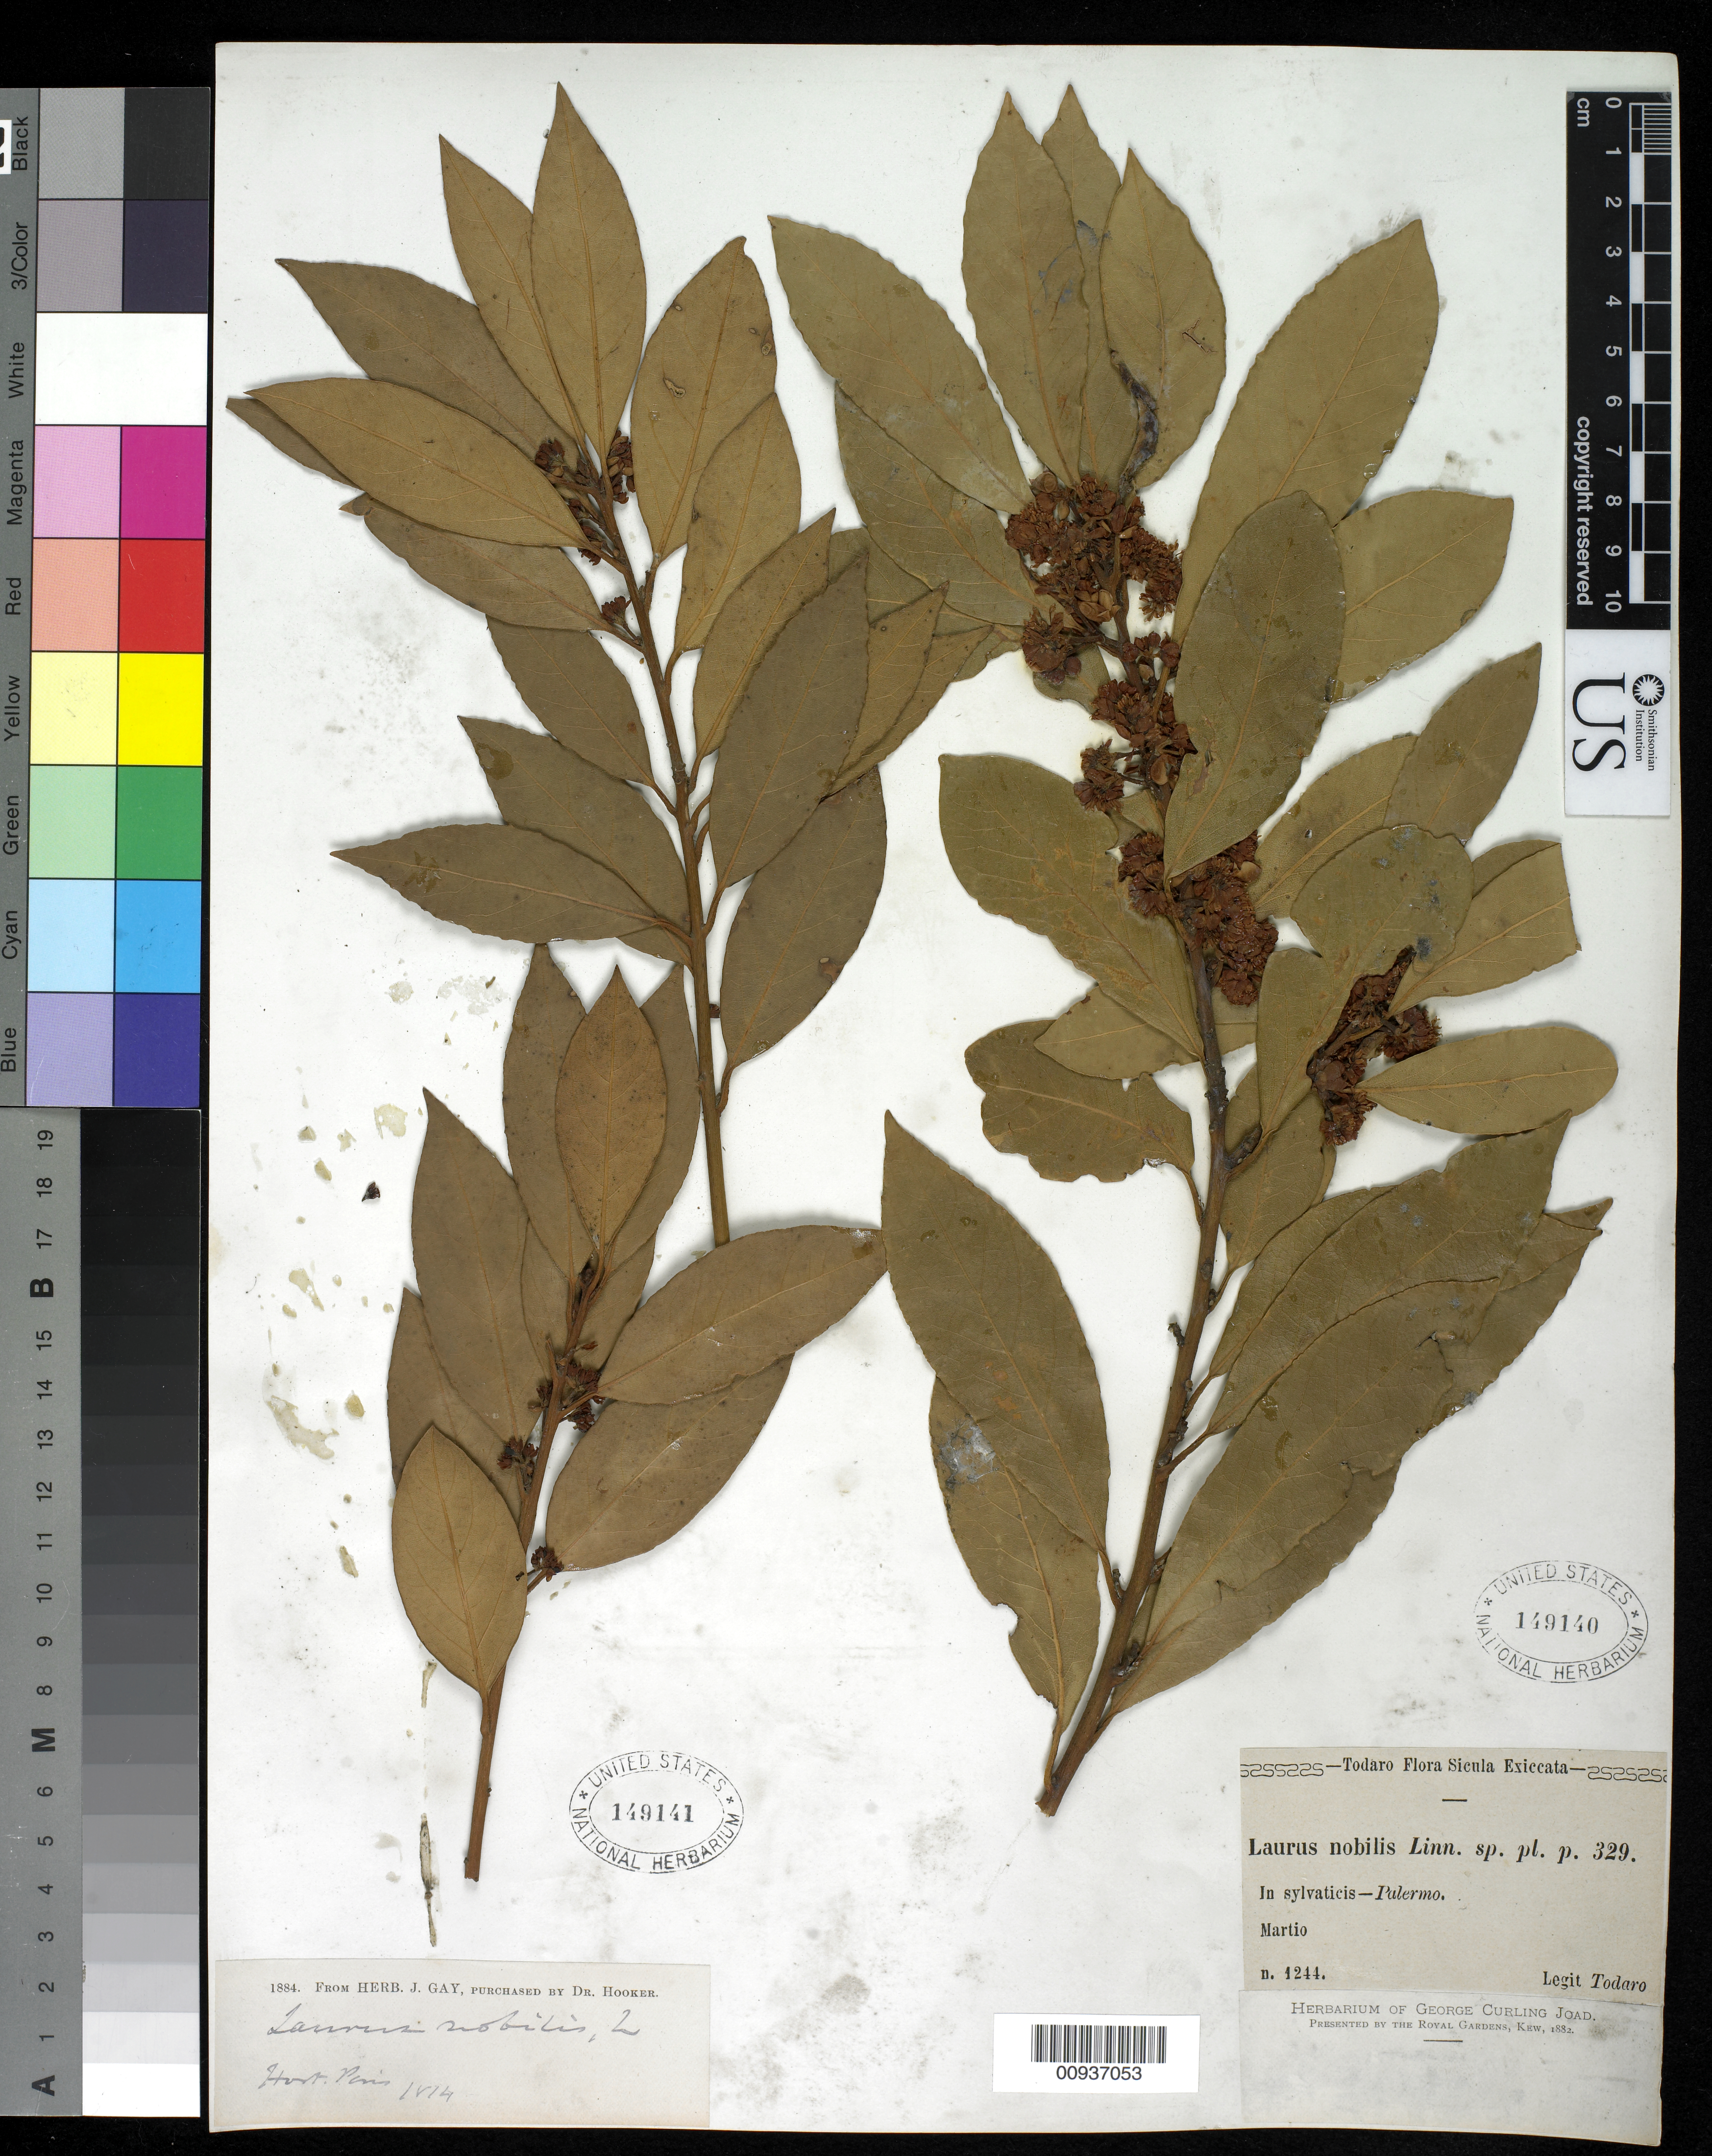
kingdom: Plantae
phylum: Tracheophyta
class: Magnoliopsida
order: Laurales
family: Lauraceae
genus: Laurus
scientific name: Laurus nobilis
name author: L.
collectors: Todaro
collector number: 1244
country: Italy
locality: In sylvaticis - Palermo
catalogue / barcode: US 149140